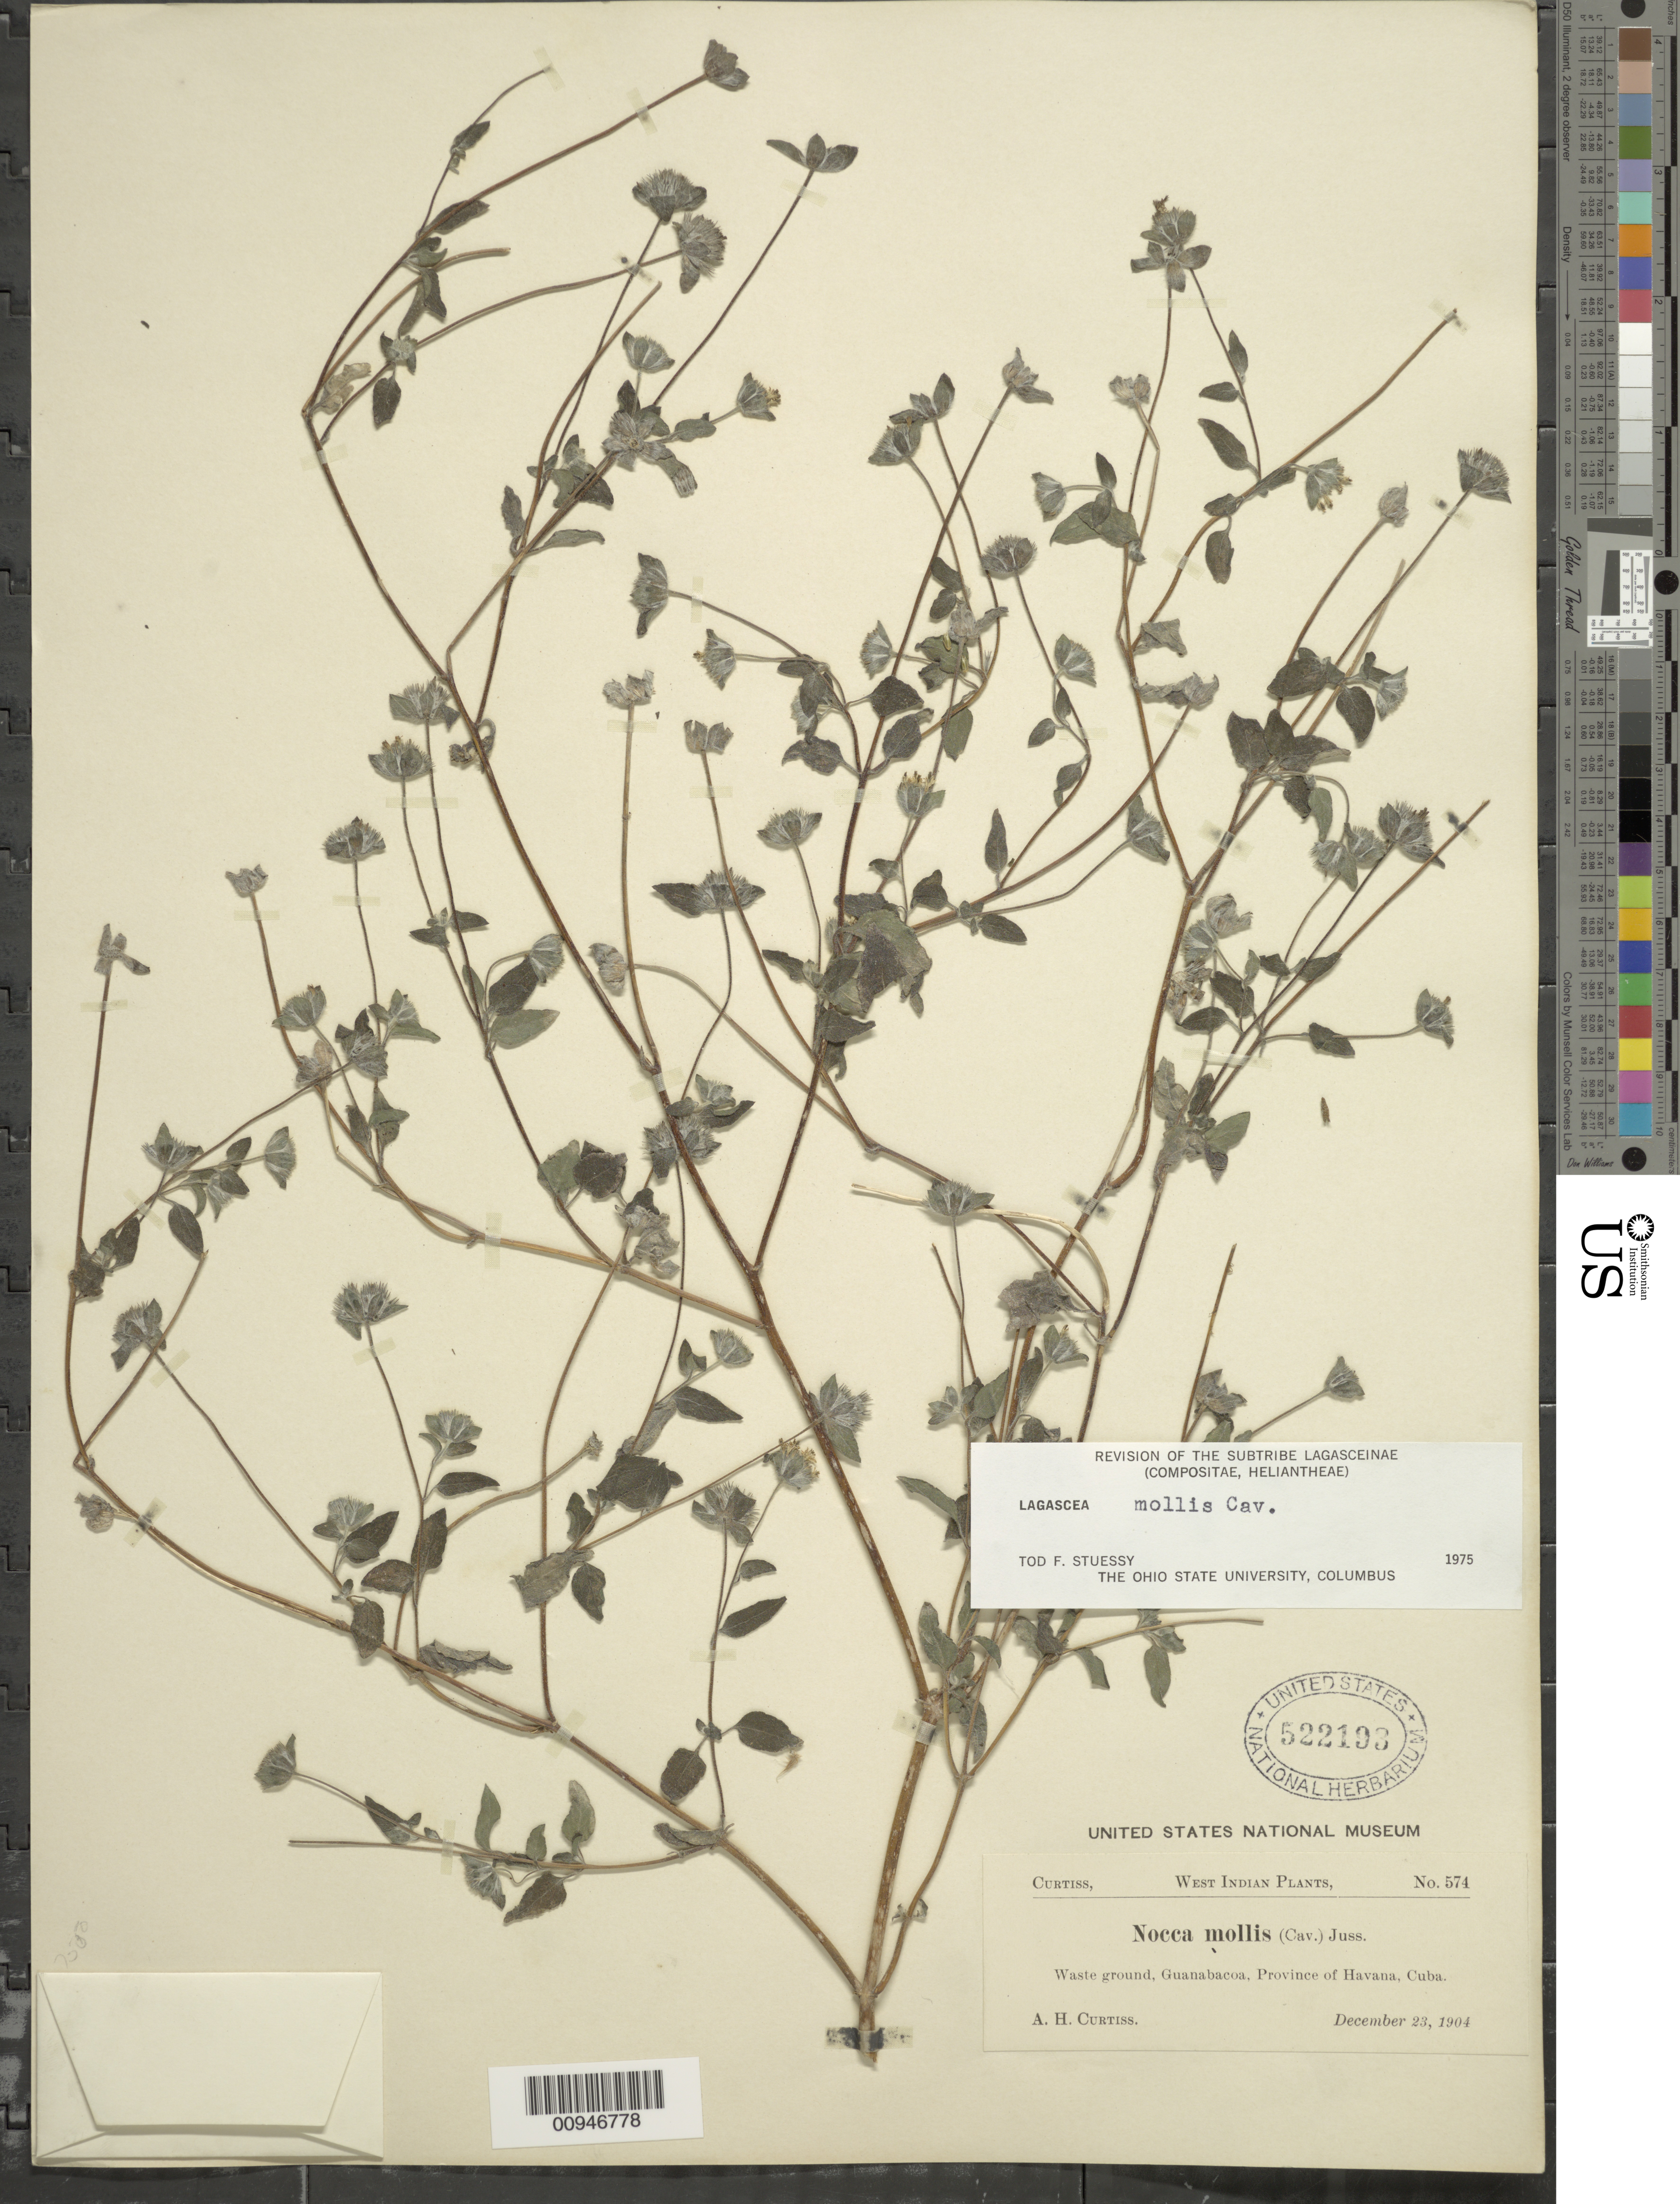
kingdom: Plantae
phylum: Tracheophyta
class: Magnoliopsida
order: Asterales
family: Asteraceae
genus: Lagascea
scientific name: Lagascea mollis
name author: Cav.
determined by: Stuessy, T. F.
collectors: A. H. Curtiss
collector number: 574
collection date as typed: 23 Dec 1904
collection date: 1904-12-23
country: Cuba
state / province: La Habana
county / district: Municipio Guanabacoa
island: Cuba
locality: Guanabacoa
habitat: Waste ground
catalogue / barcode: US 522193